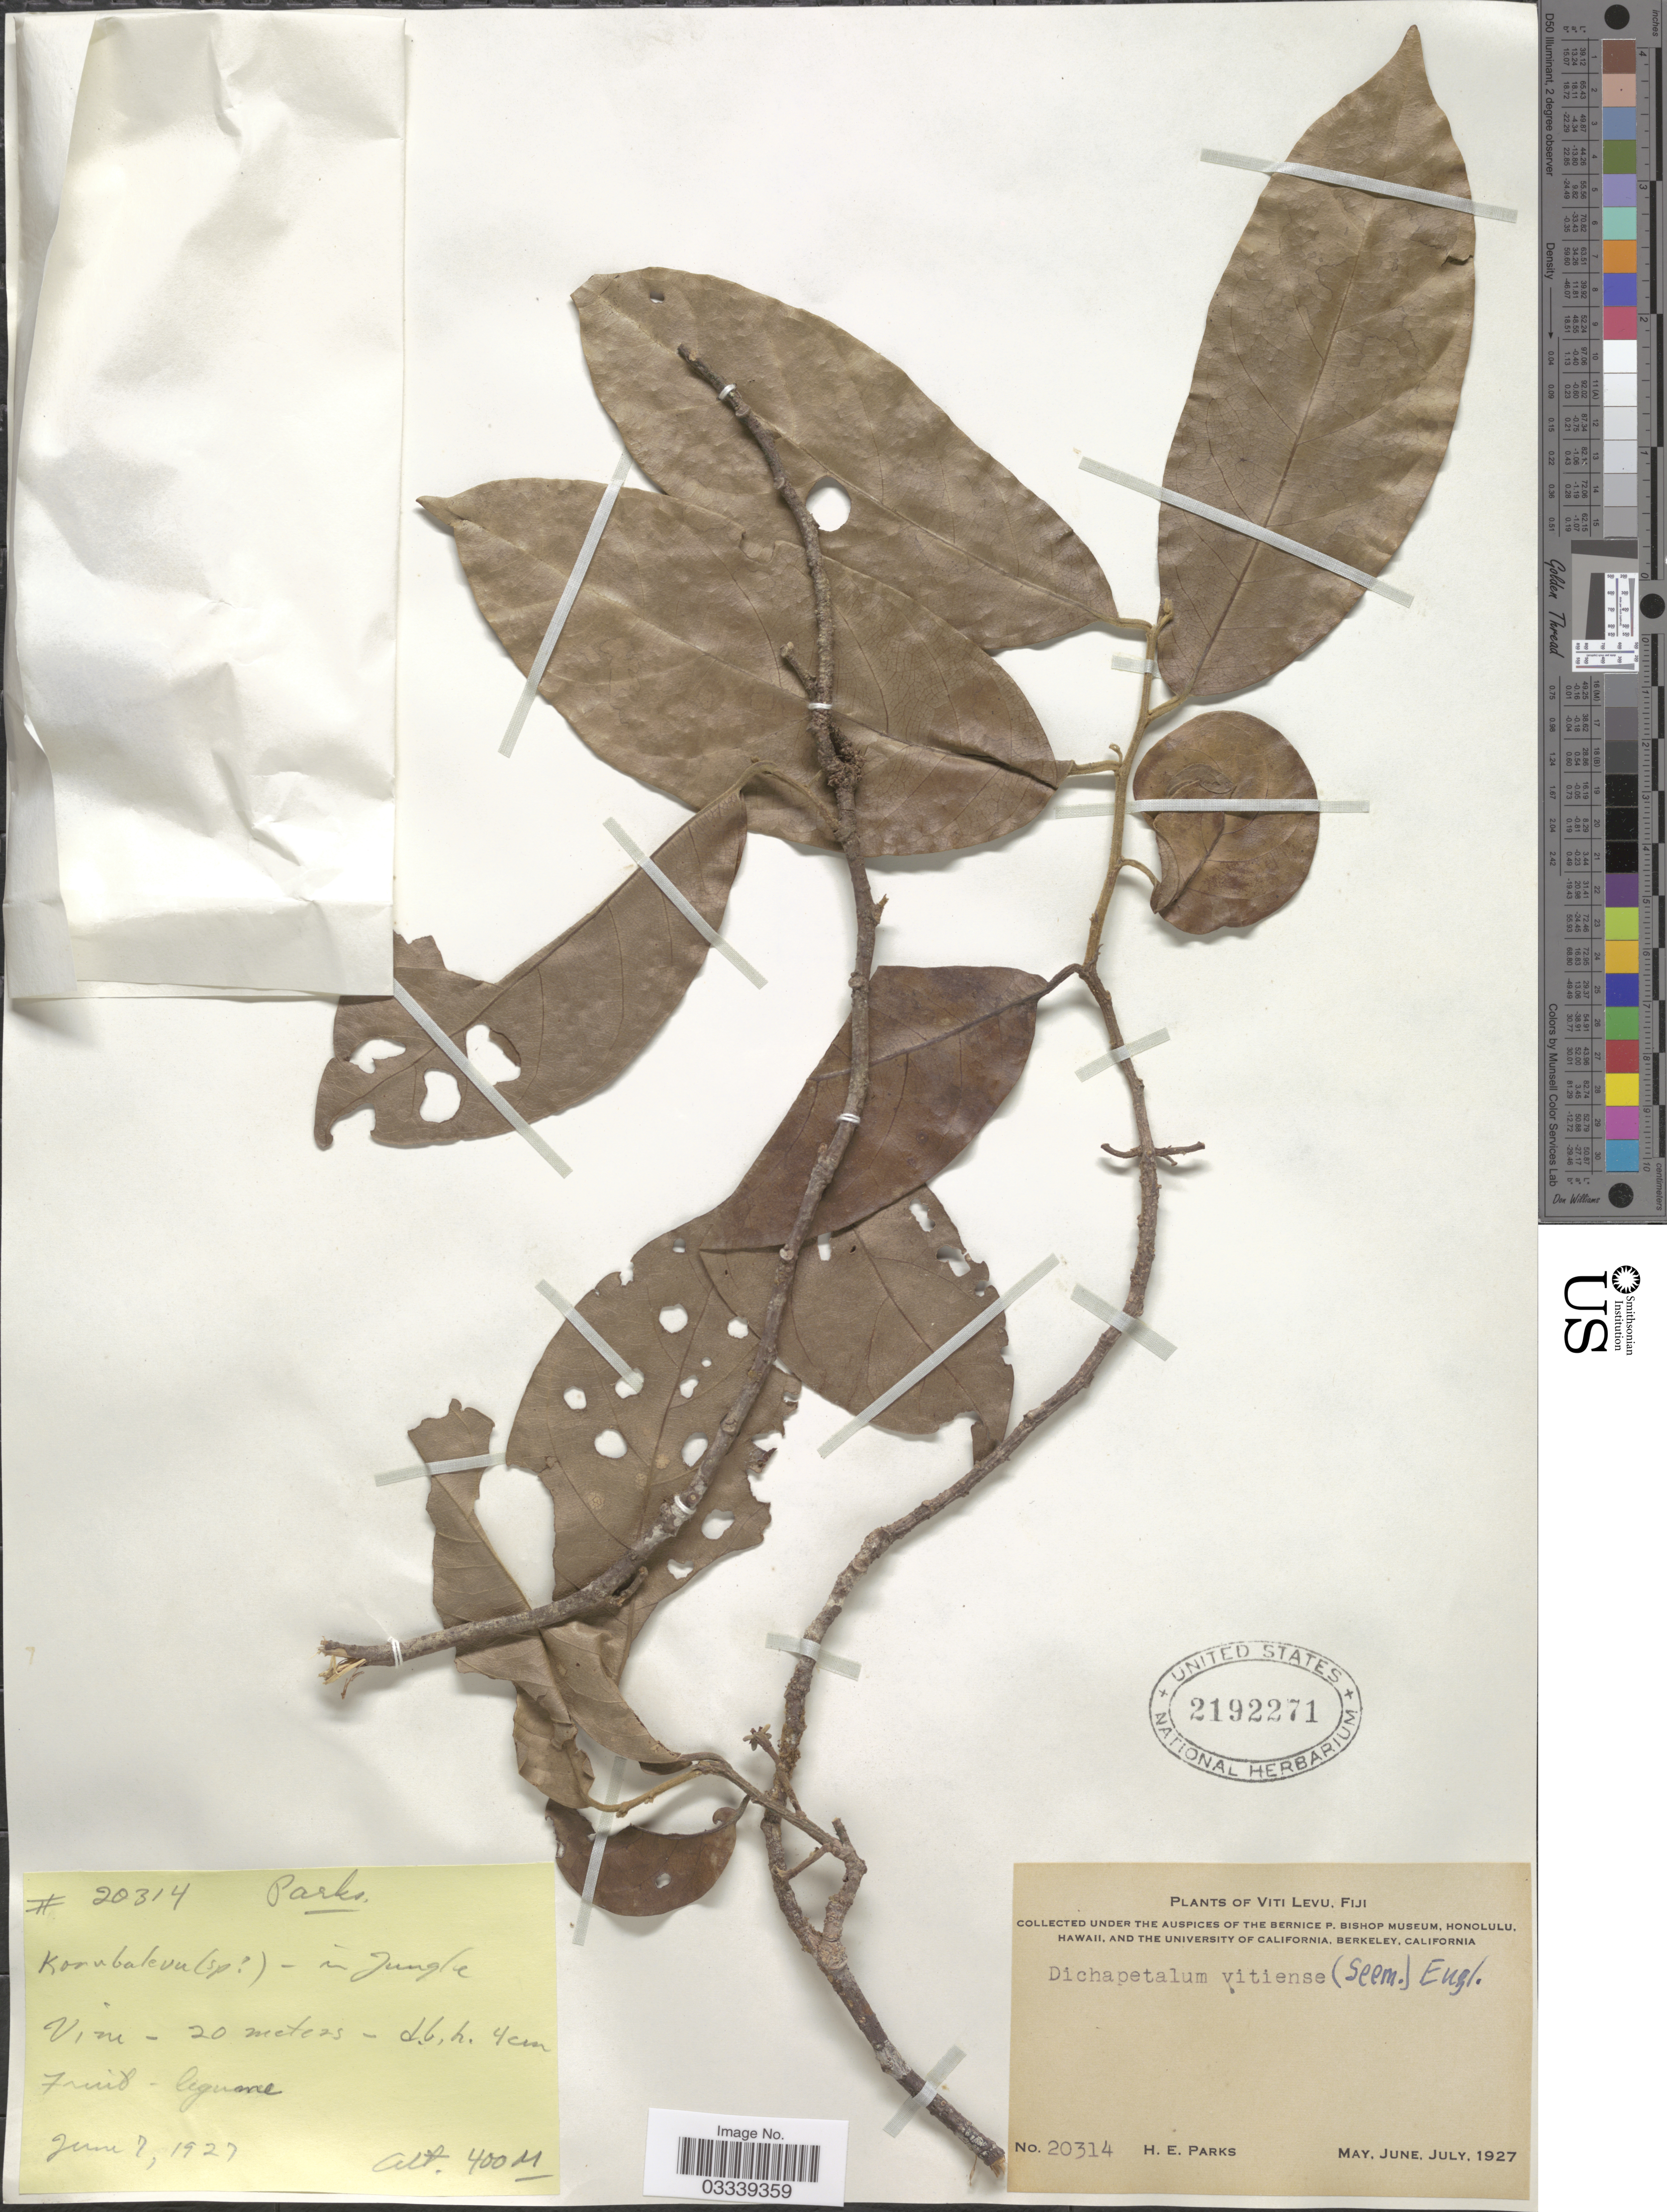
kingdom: Plantae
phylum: Tracheophyta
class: Magnoliopsida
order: Malpighiales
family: Dichapetalaceae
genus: Dichapetalum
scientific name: Dichapetalum vitiense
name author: (Seem.) Engl.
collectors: H. E. Parks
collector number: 20314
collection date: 1927-06-07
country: Fiji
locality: Viti Levu.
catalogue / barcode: US 2192271